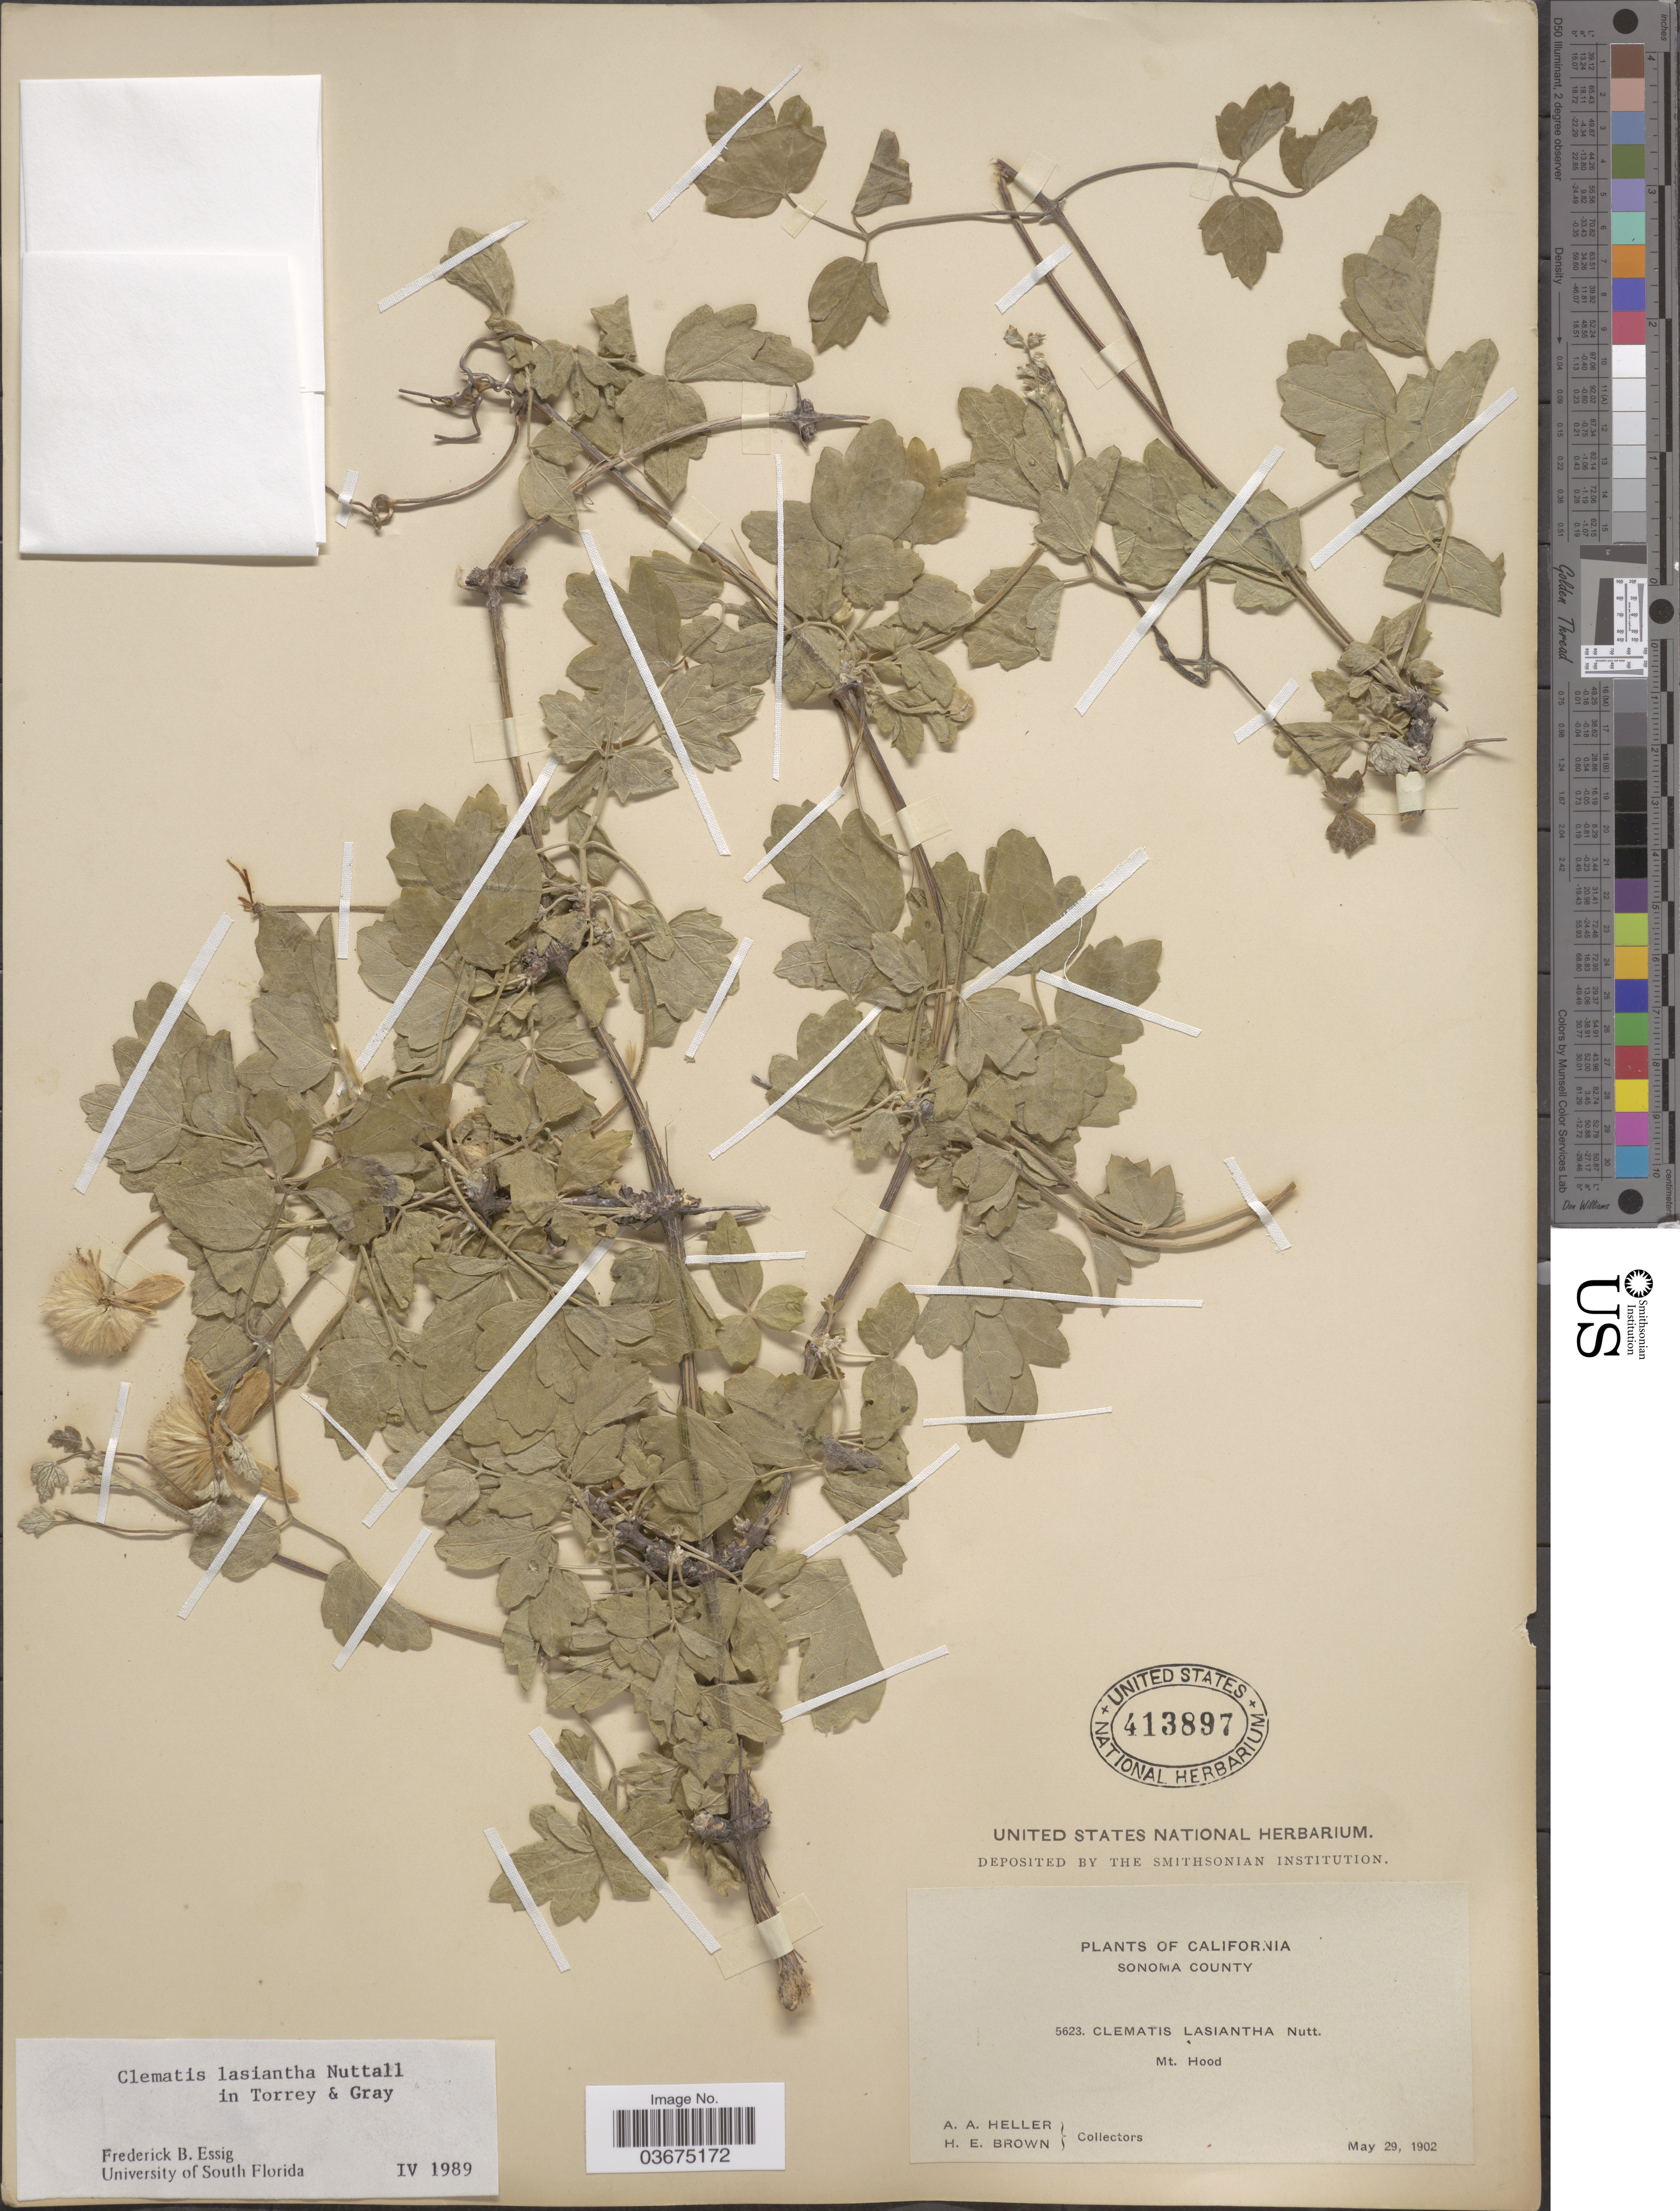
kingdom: Plantae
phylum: Tracheophyta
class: Magnoliopsida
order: Ranunculales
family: Ranunculaceae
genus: Clematis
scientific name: Clematis lasiantha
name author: Nutt.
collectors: A. A. Heller & H. E. Brown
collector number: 5623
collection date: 1902-05-29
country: United States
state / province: California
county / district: Sonoma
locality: Sonoma County. Mt. Hood.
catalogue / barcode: US 413897